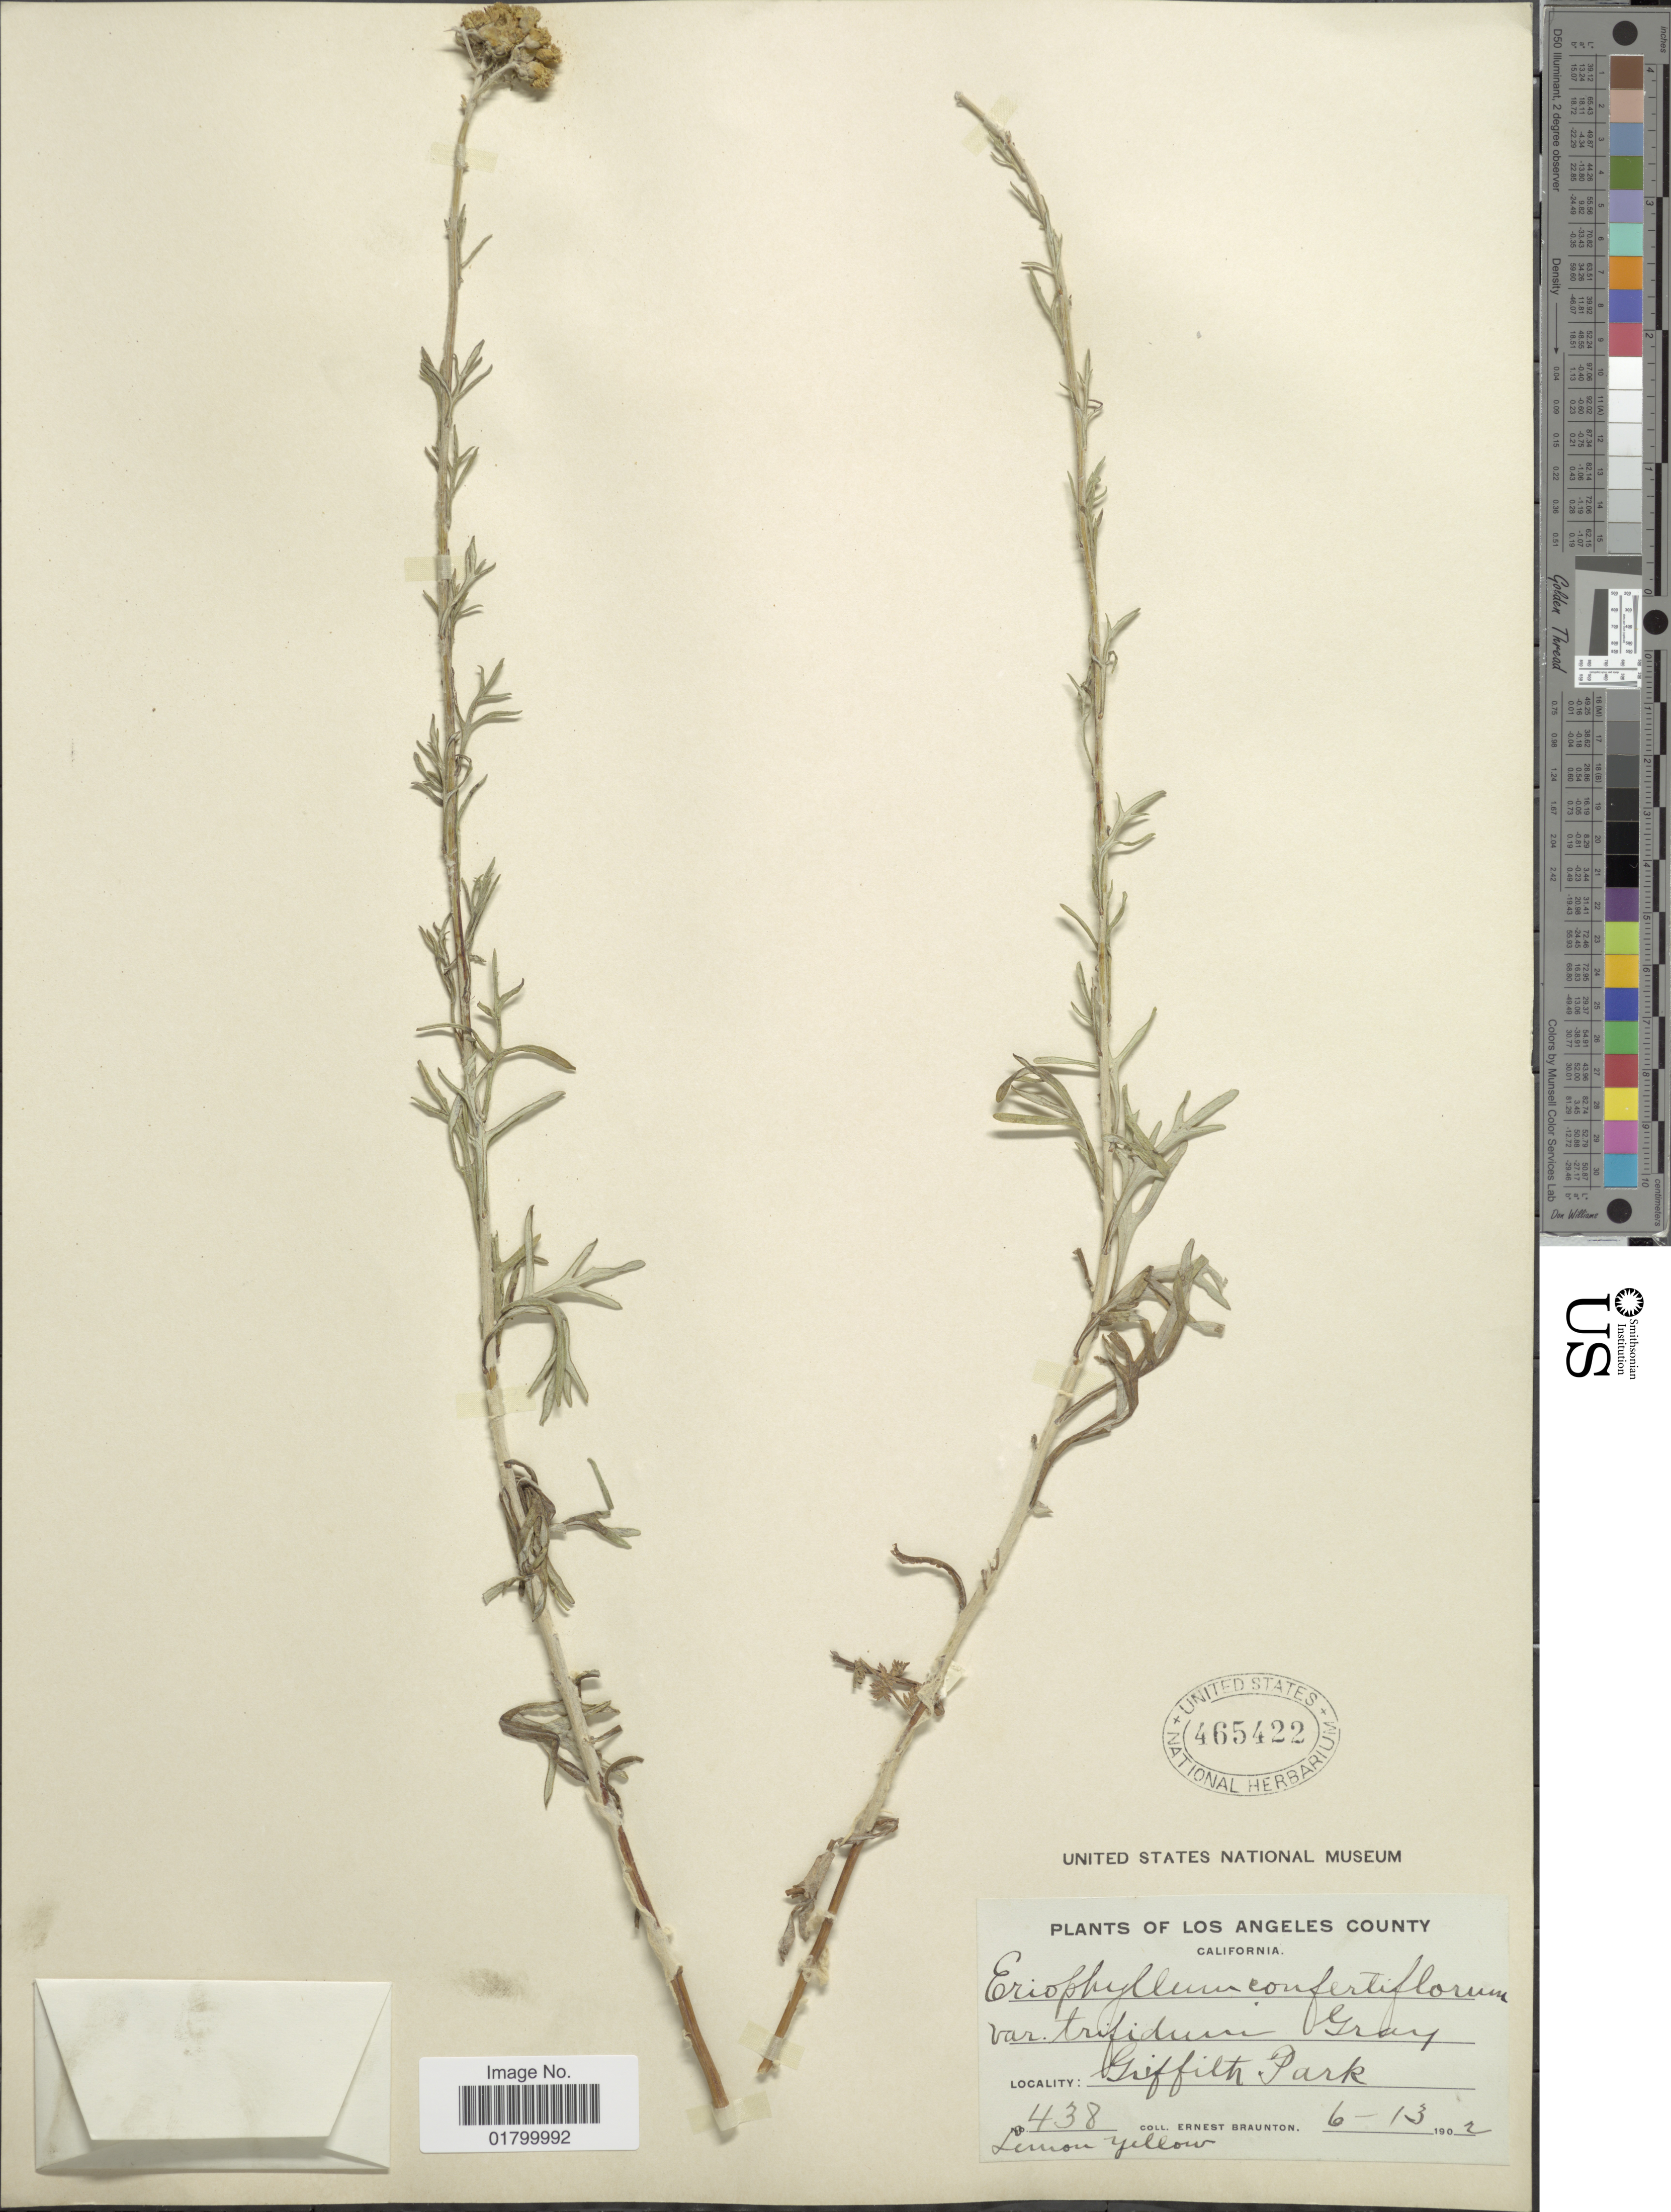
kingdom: Plantae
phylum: Tracheophyta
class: Magnoliopsida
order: Asterales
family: Asteraceae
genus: Eriophyllum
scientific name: Eriophyllum confertiflorum var. trifidum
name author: (Nutt.) A. Gray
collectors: E. Braunton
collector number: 438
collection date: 1902-06-13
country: United States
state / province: California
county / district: Los Angeles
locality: Los Angeles County, California, Griffiths Park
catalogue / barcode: US 465422